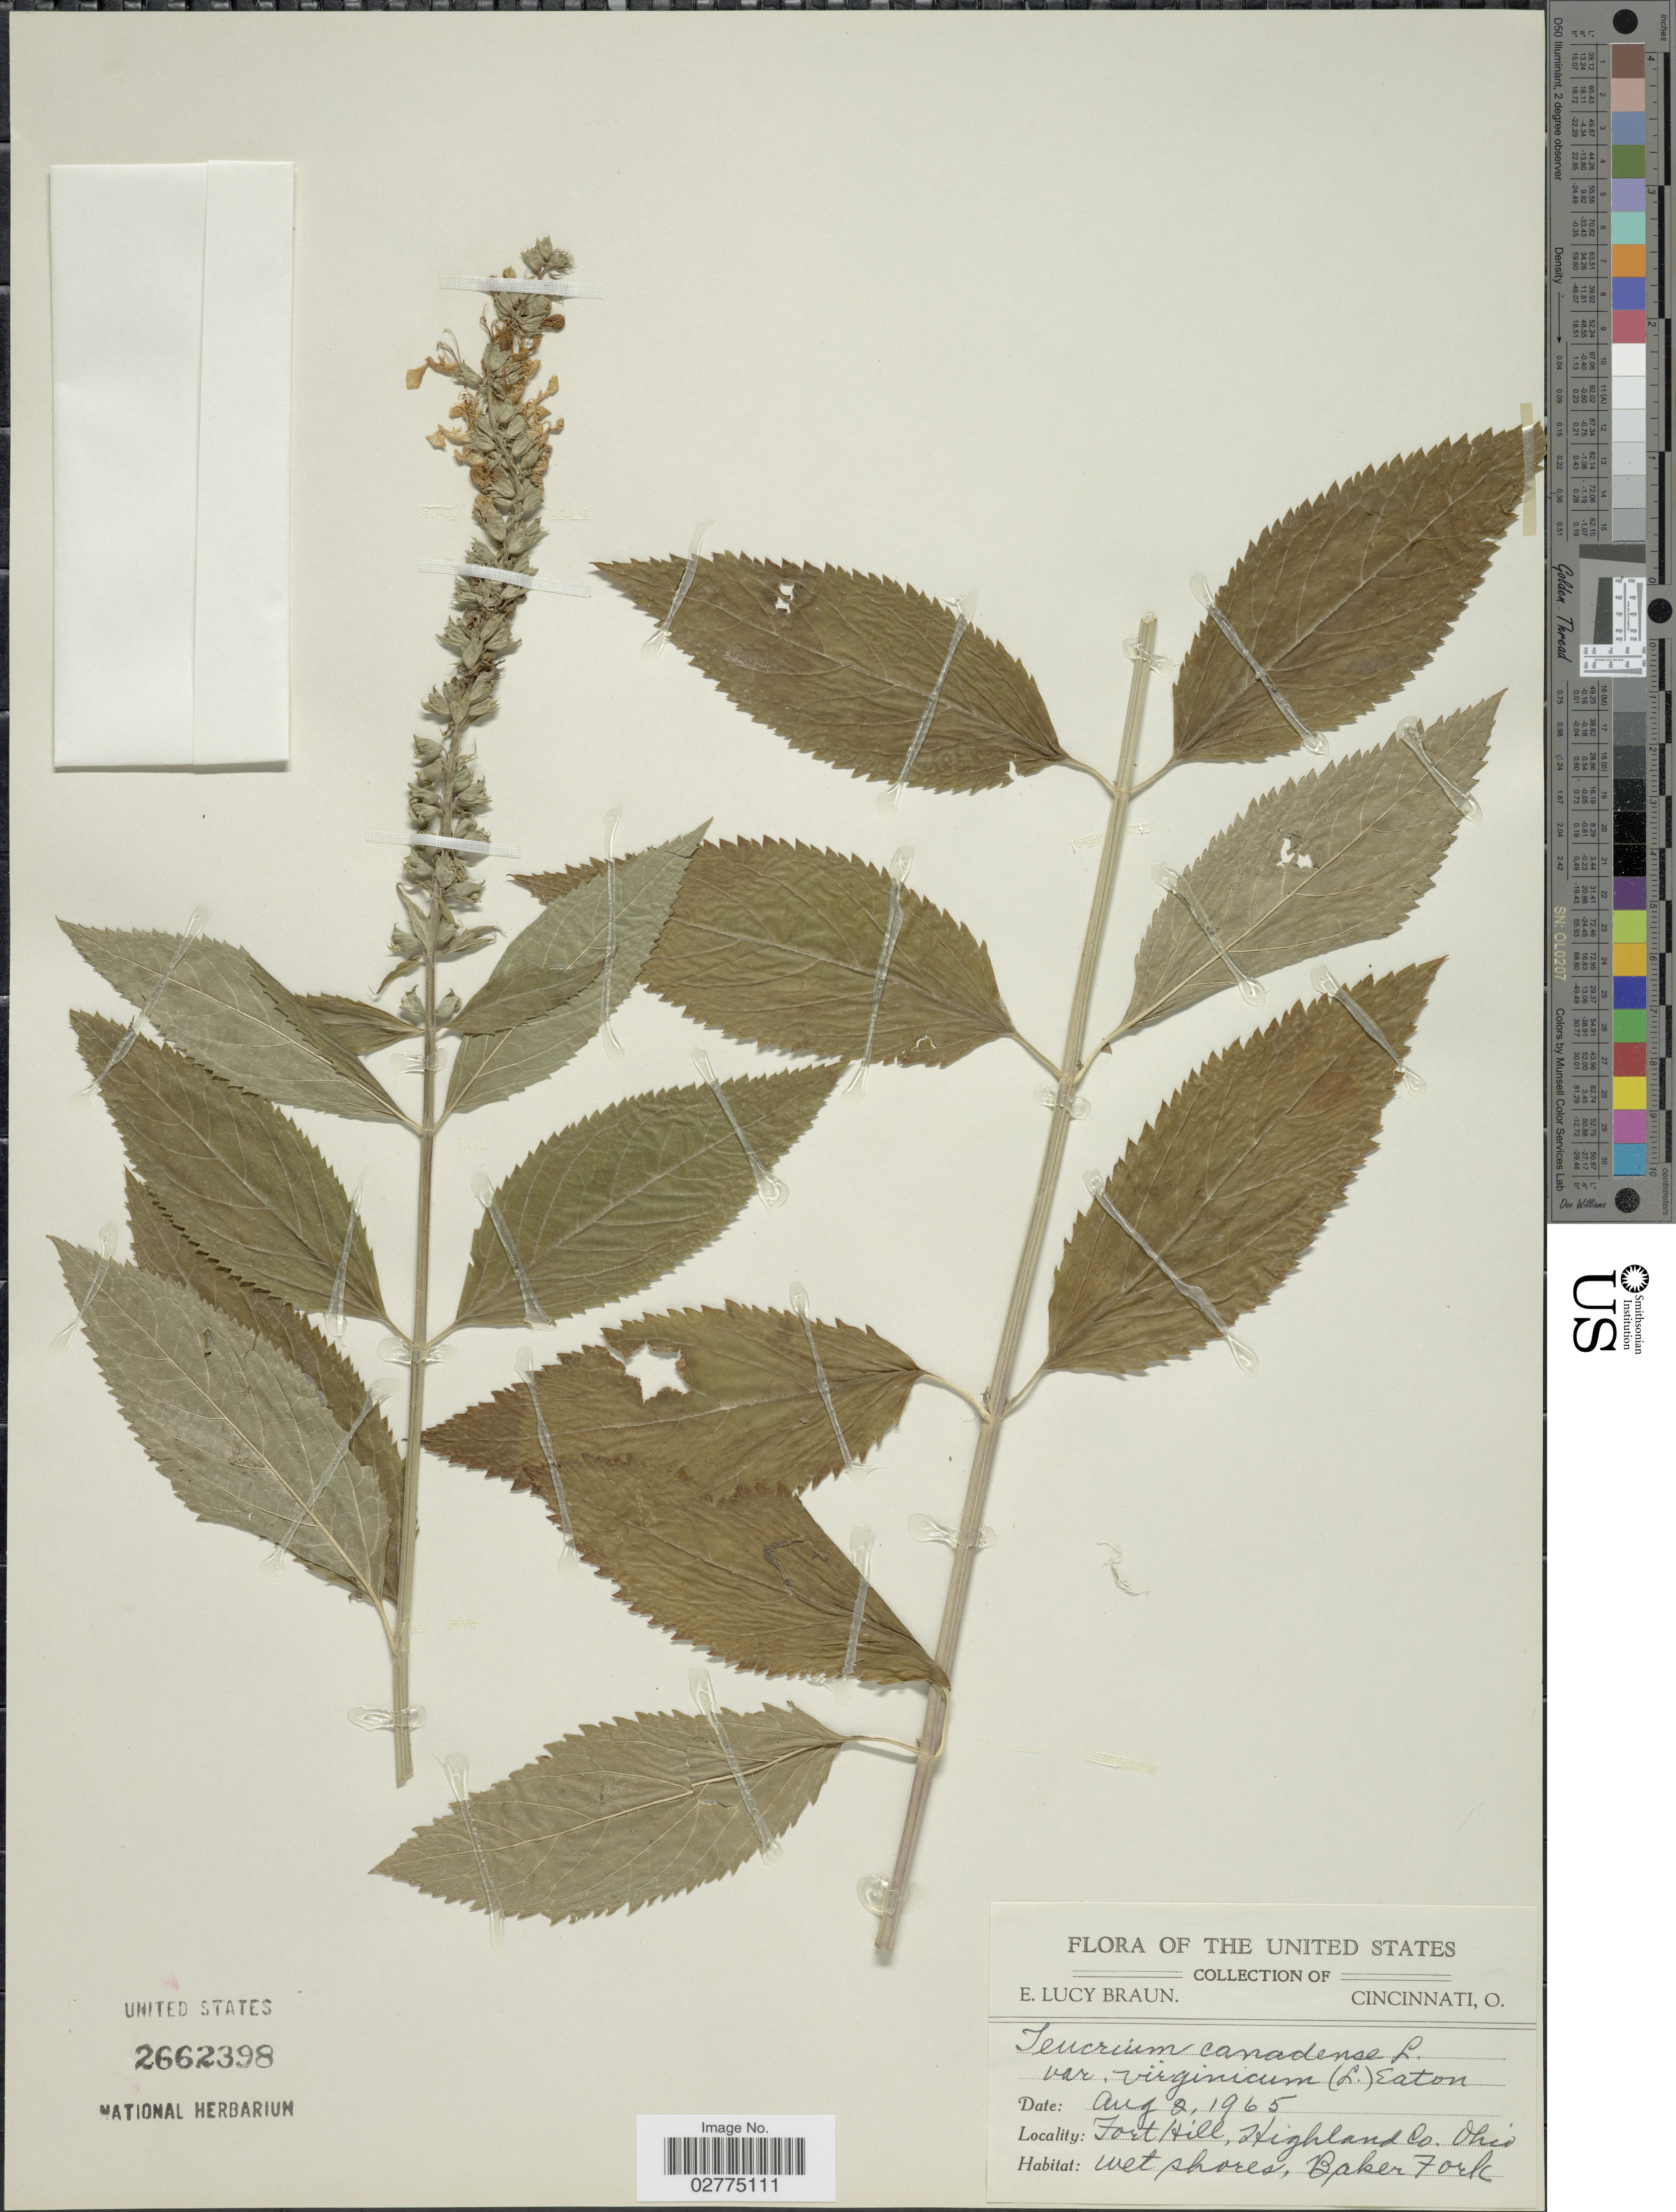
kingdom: Plantae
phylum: Tracheophyta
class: Magnoliopsida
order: Lamiales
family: Lamiaceae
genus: Teucrium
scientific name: Teucrium canadense var. virginicum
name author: L.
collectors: E. L. Braun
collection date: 1965-08-02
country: United States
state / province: Ohio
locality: Fort Hill, Highland Co., Ohio, wet shores, Baker Fork.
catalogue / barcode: US 2662398